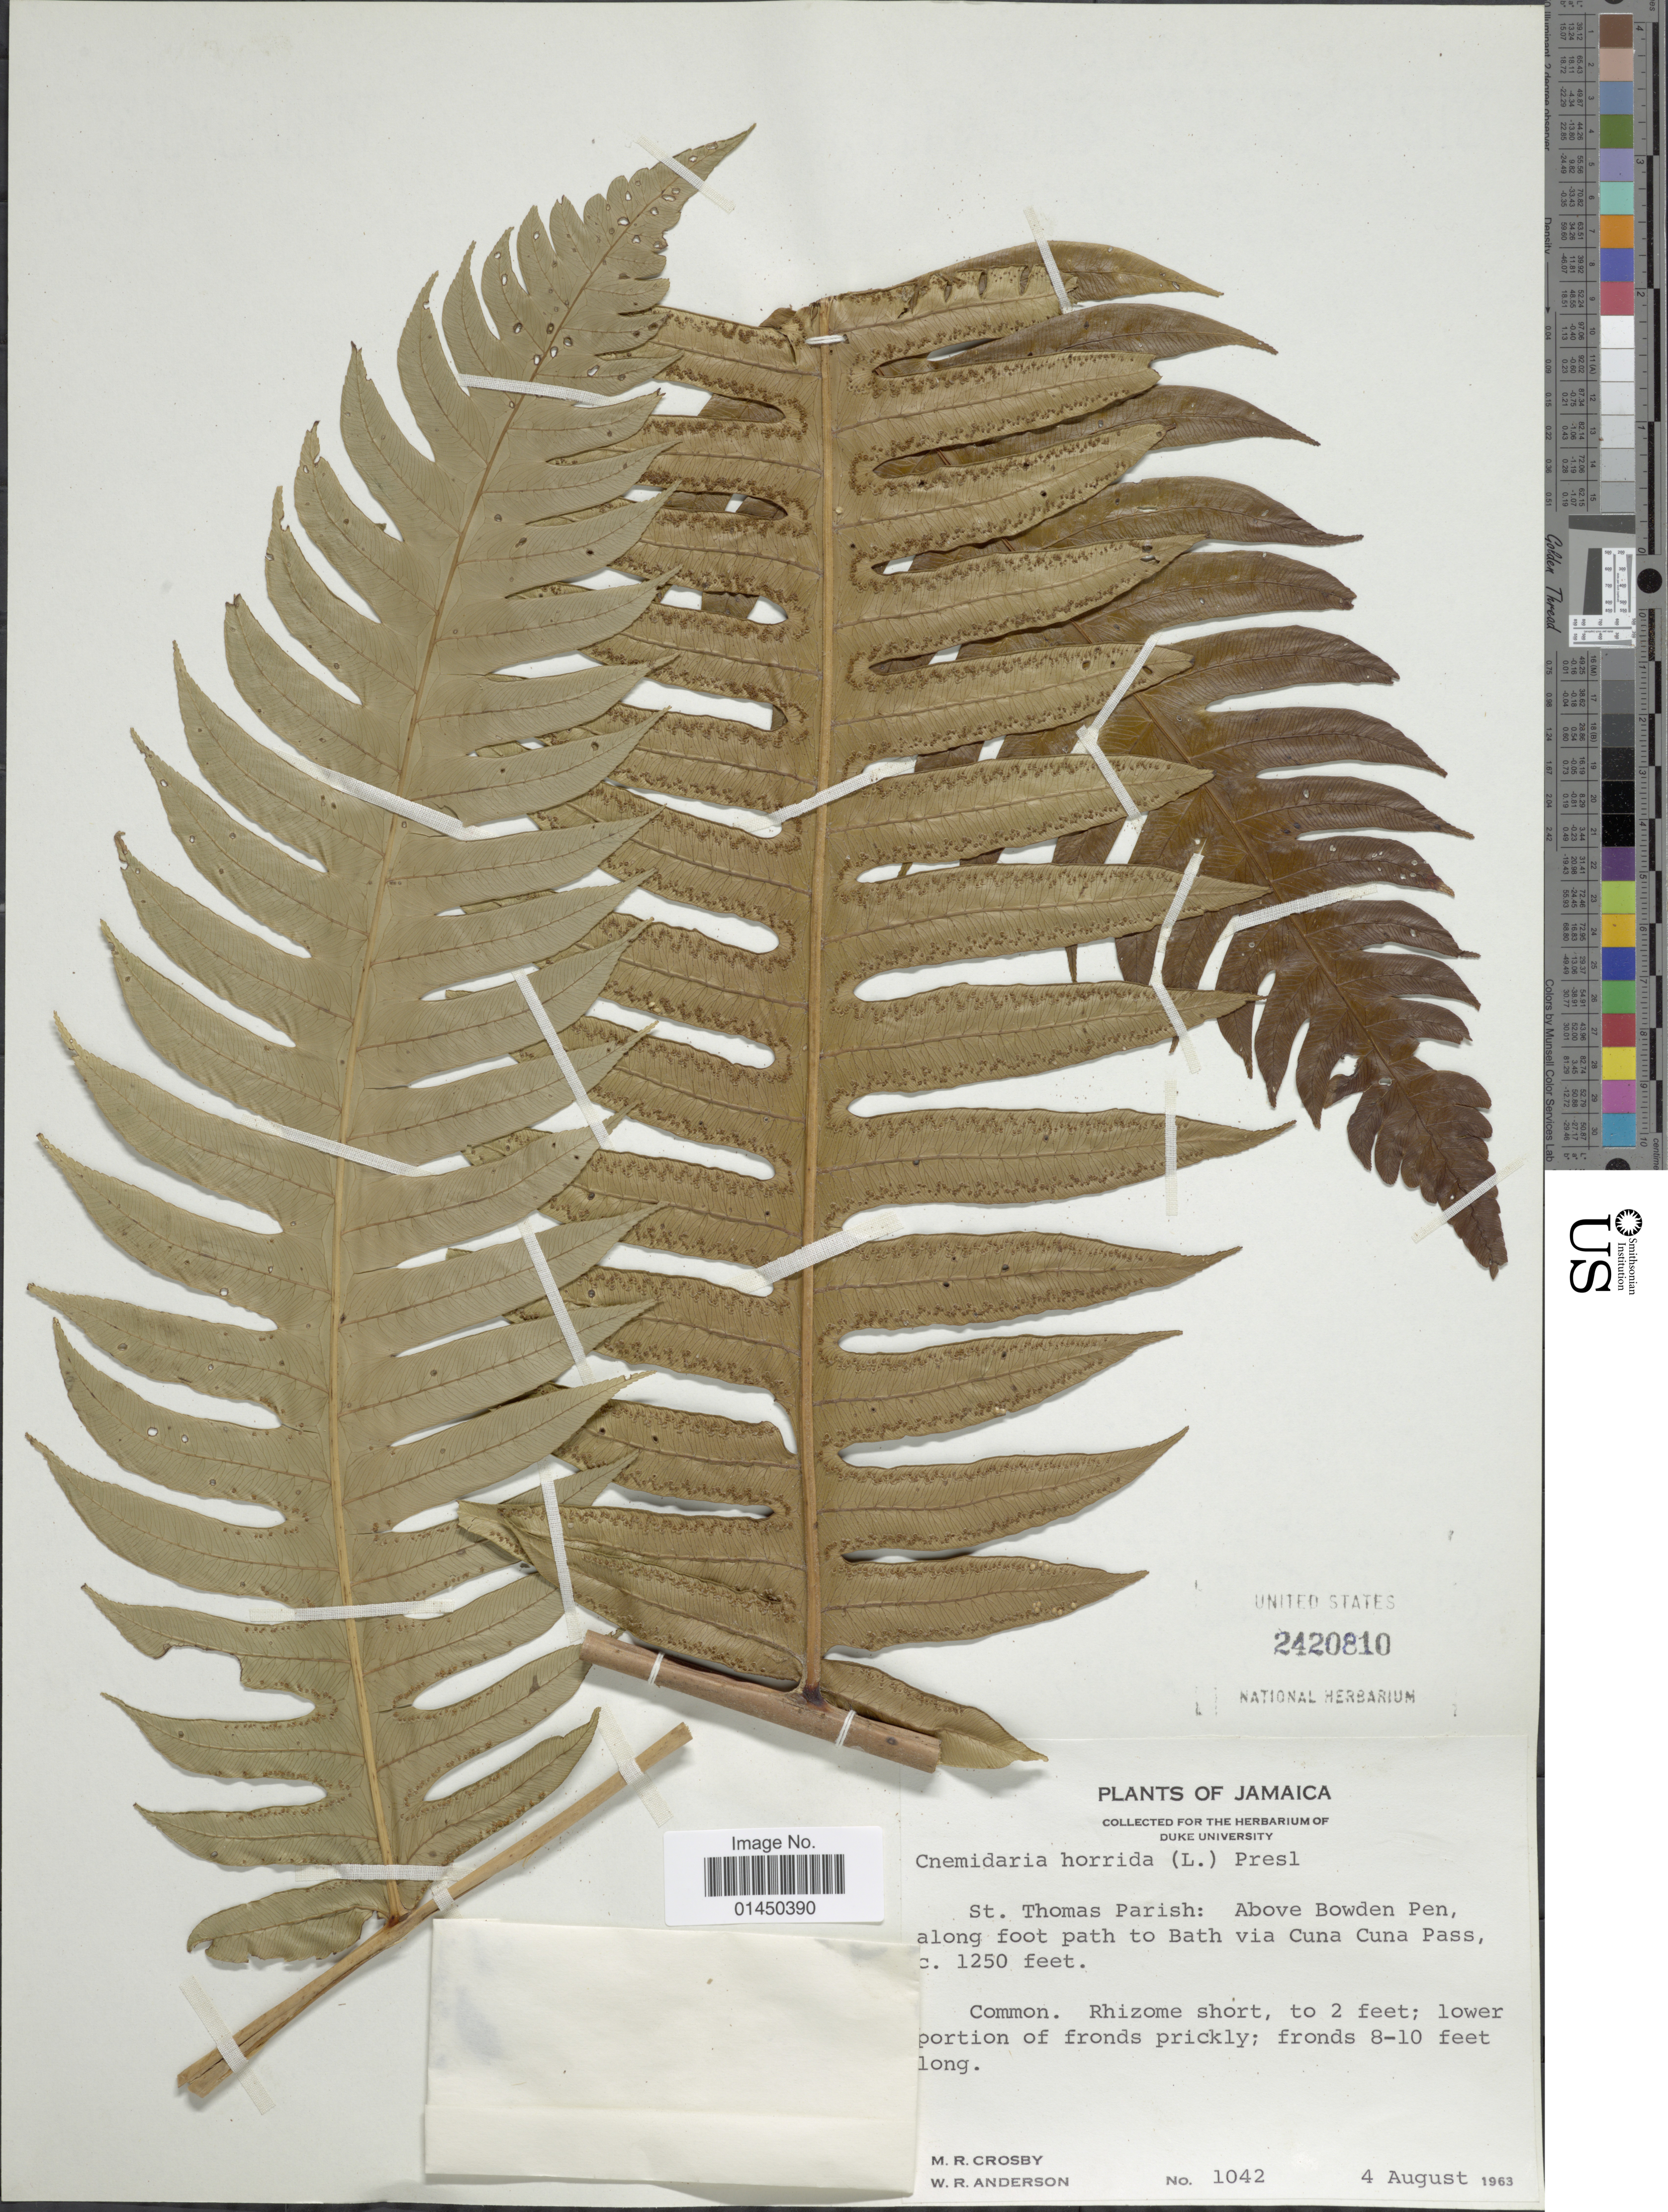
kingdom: Plantae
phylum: Tracheophyta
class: Polypodiopsida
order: Cyatheales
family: Cyatheaceae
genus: Cyathea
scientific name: Cyathea horrida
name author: (L.) Sm.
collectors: M. R. Crosby & W. Anderson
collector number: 1042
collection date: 1963-08-04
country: Jamaica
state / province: Saint Thomas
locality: Above Bowden Pen, along foot path to Bath via Cuna Cuna Pass.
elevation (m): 381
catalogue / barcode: US 2420810